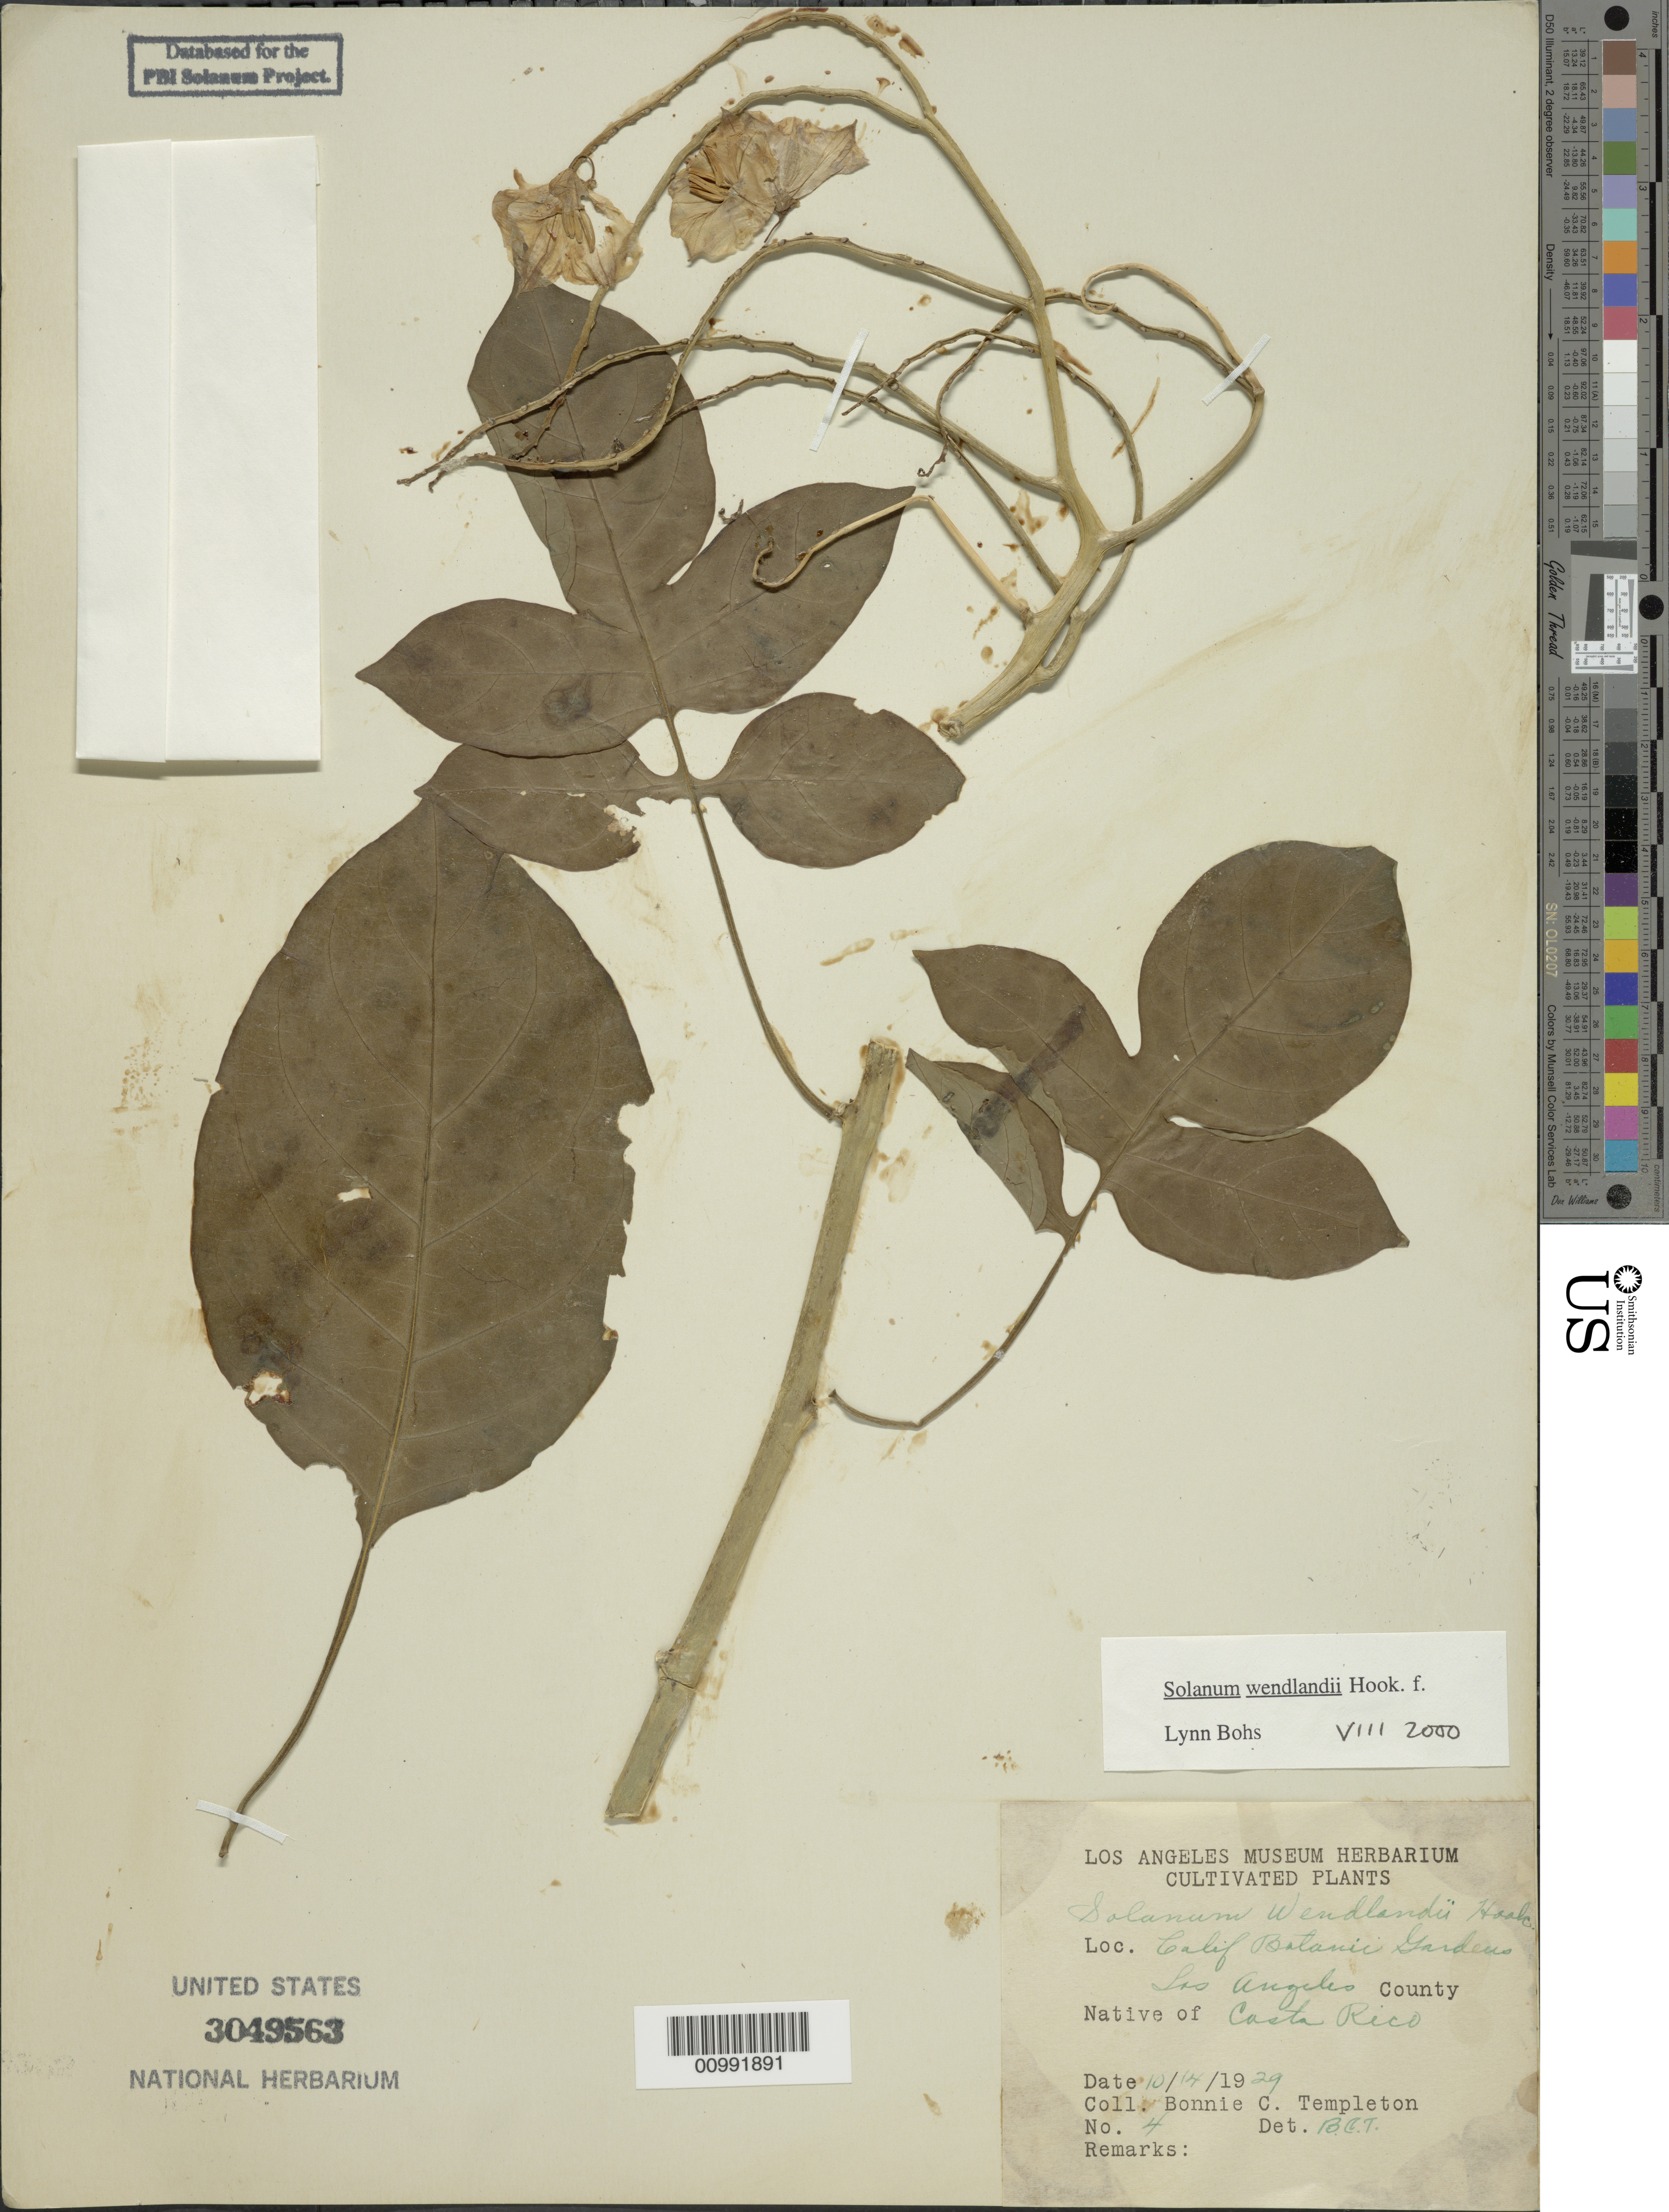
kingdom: Plantae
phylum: Tracheophyta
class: Magnoliopsida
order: Solanales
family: Solanaceae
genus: Solanum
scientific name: Solanum wendlandii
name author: Hook. f.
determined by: Bohs, L. A.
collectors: B. Templeton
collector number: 4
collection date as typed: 14 Oct 1929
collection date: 1929-10-14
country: United States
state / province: California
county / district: Los Angeles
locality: Calif. Botanic Gardens.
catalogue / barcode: US 3049563